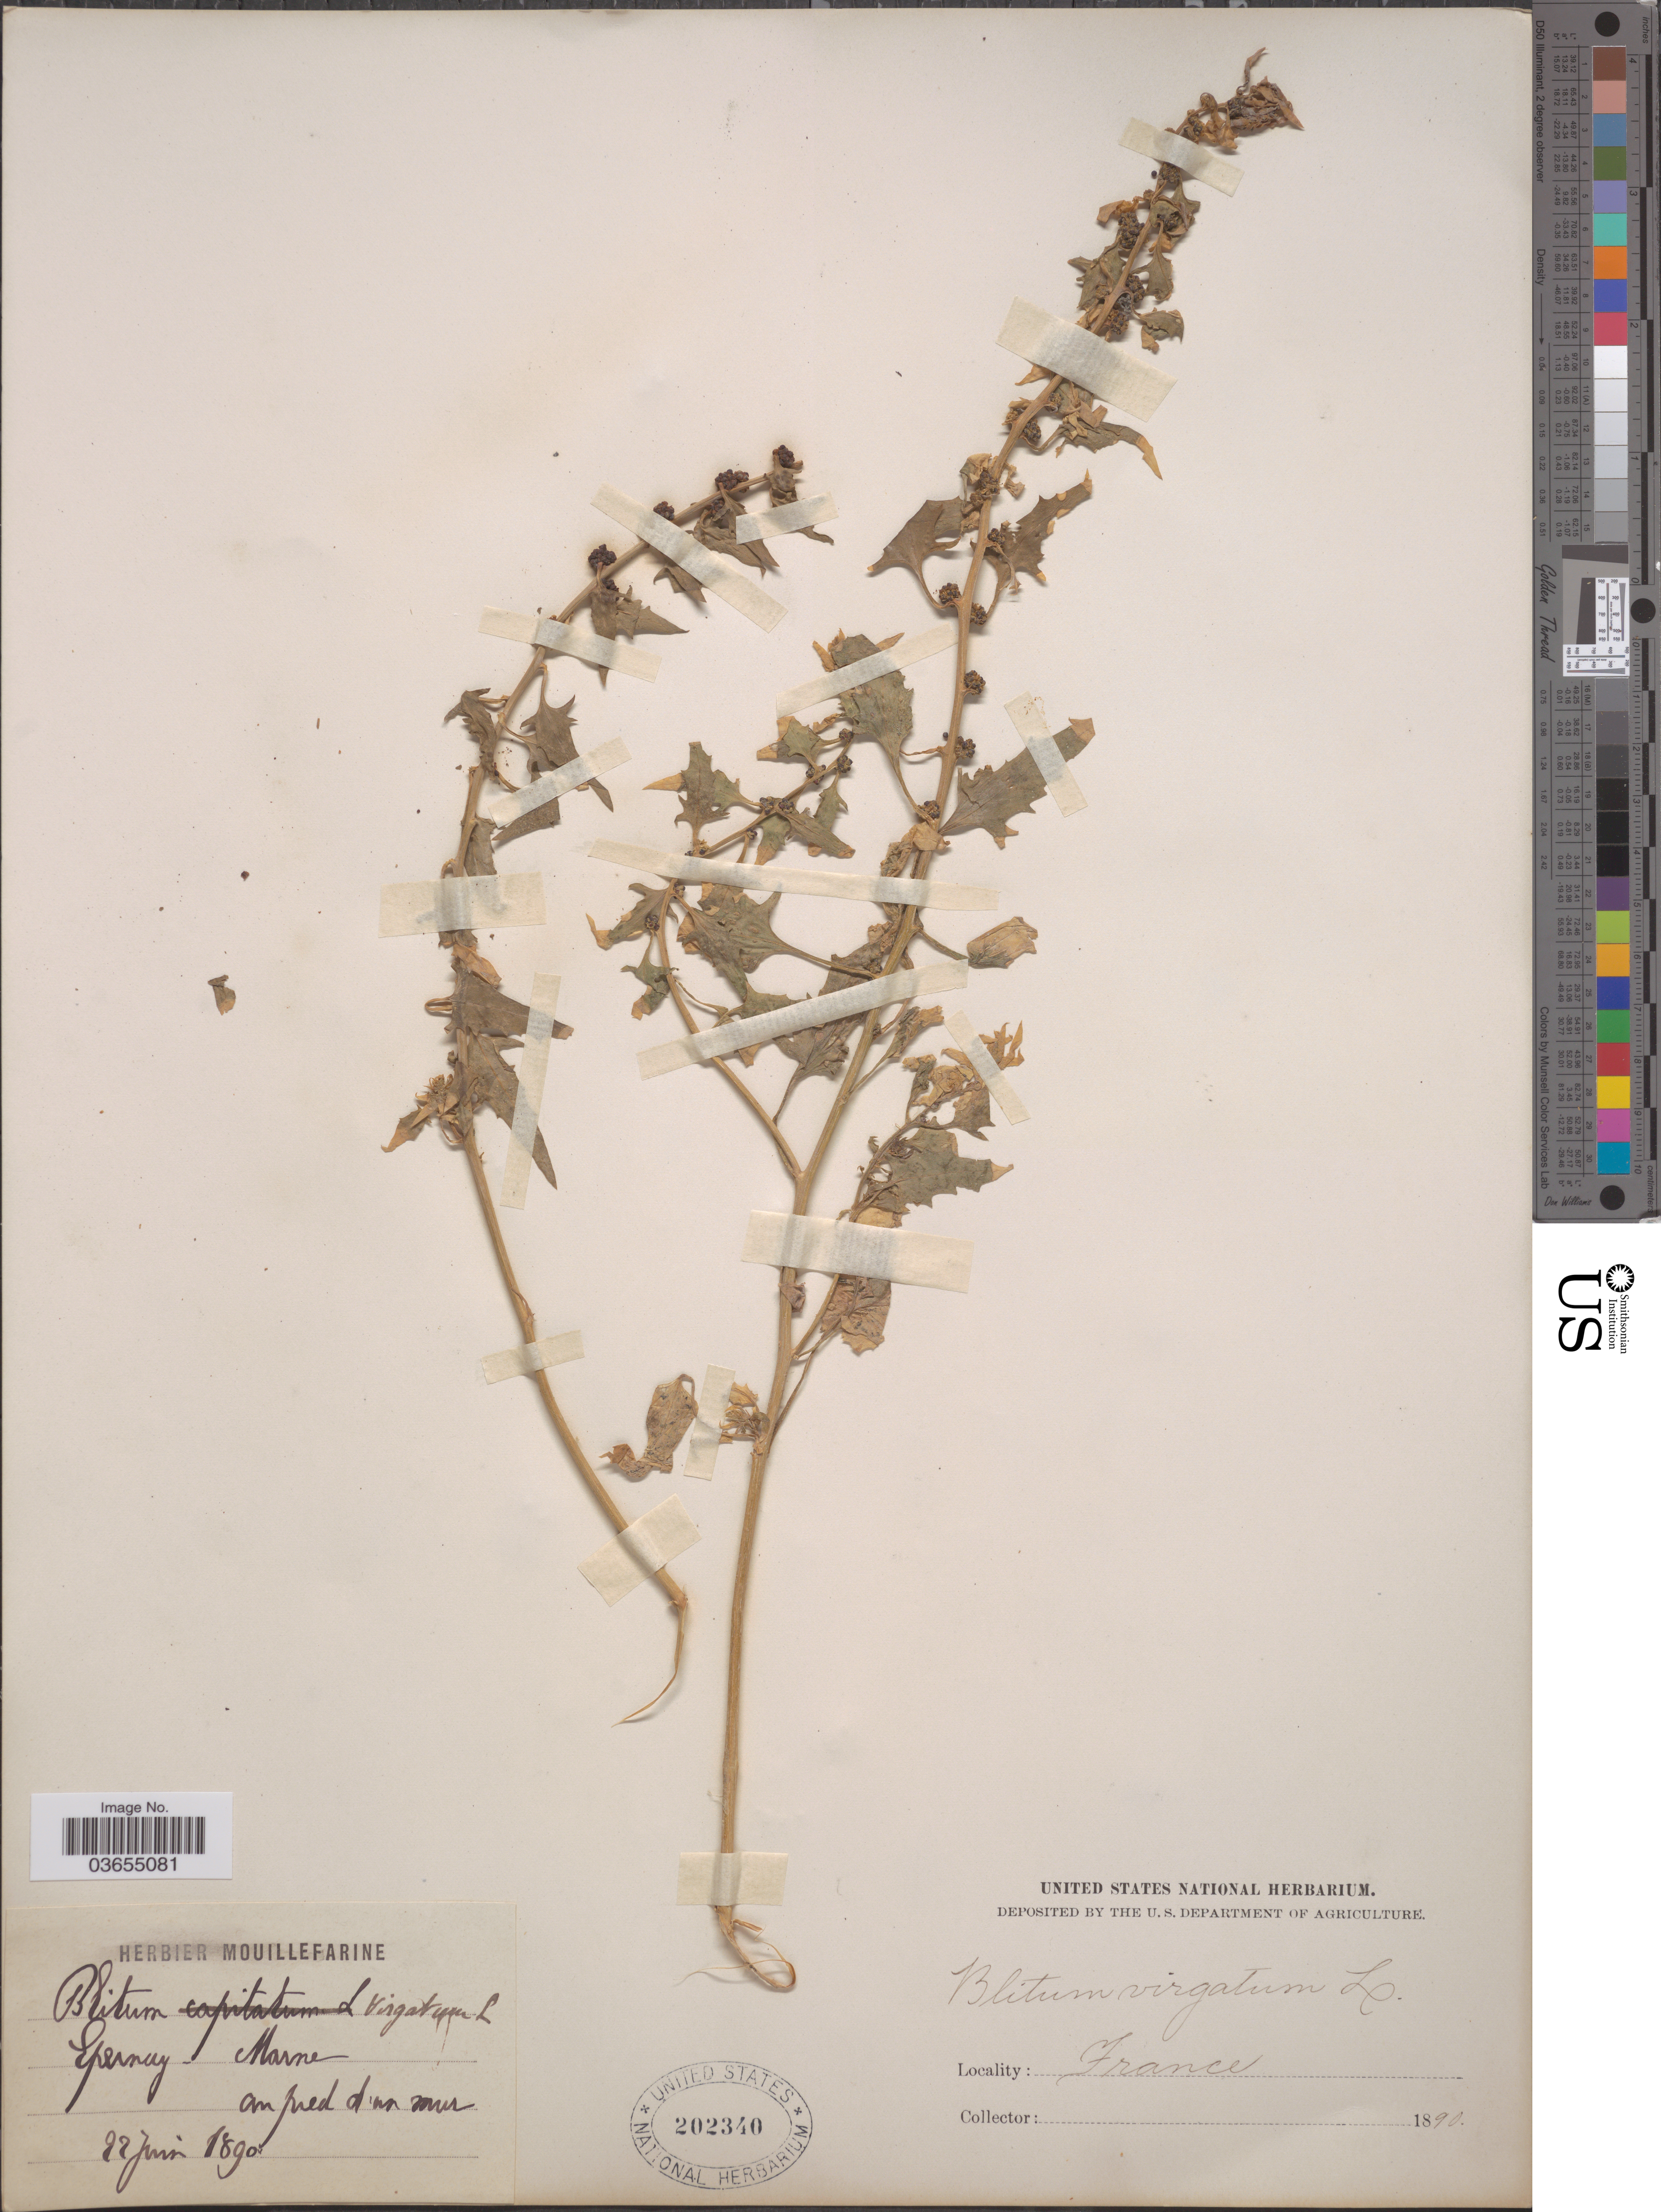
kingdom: Plantae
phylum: Tracheophyta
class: Magnoliopsida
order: Caryophyllales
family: Amaranthaceae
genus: Chenopodium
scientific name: Chenopodium virgatum Lunell, nom. illeg.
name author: Lunell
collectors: ex herb. Mouillefarine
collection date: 1890-06-22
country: France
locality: Eperney. Marne. au pied d'un mur.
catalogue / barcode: US 202340